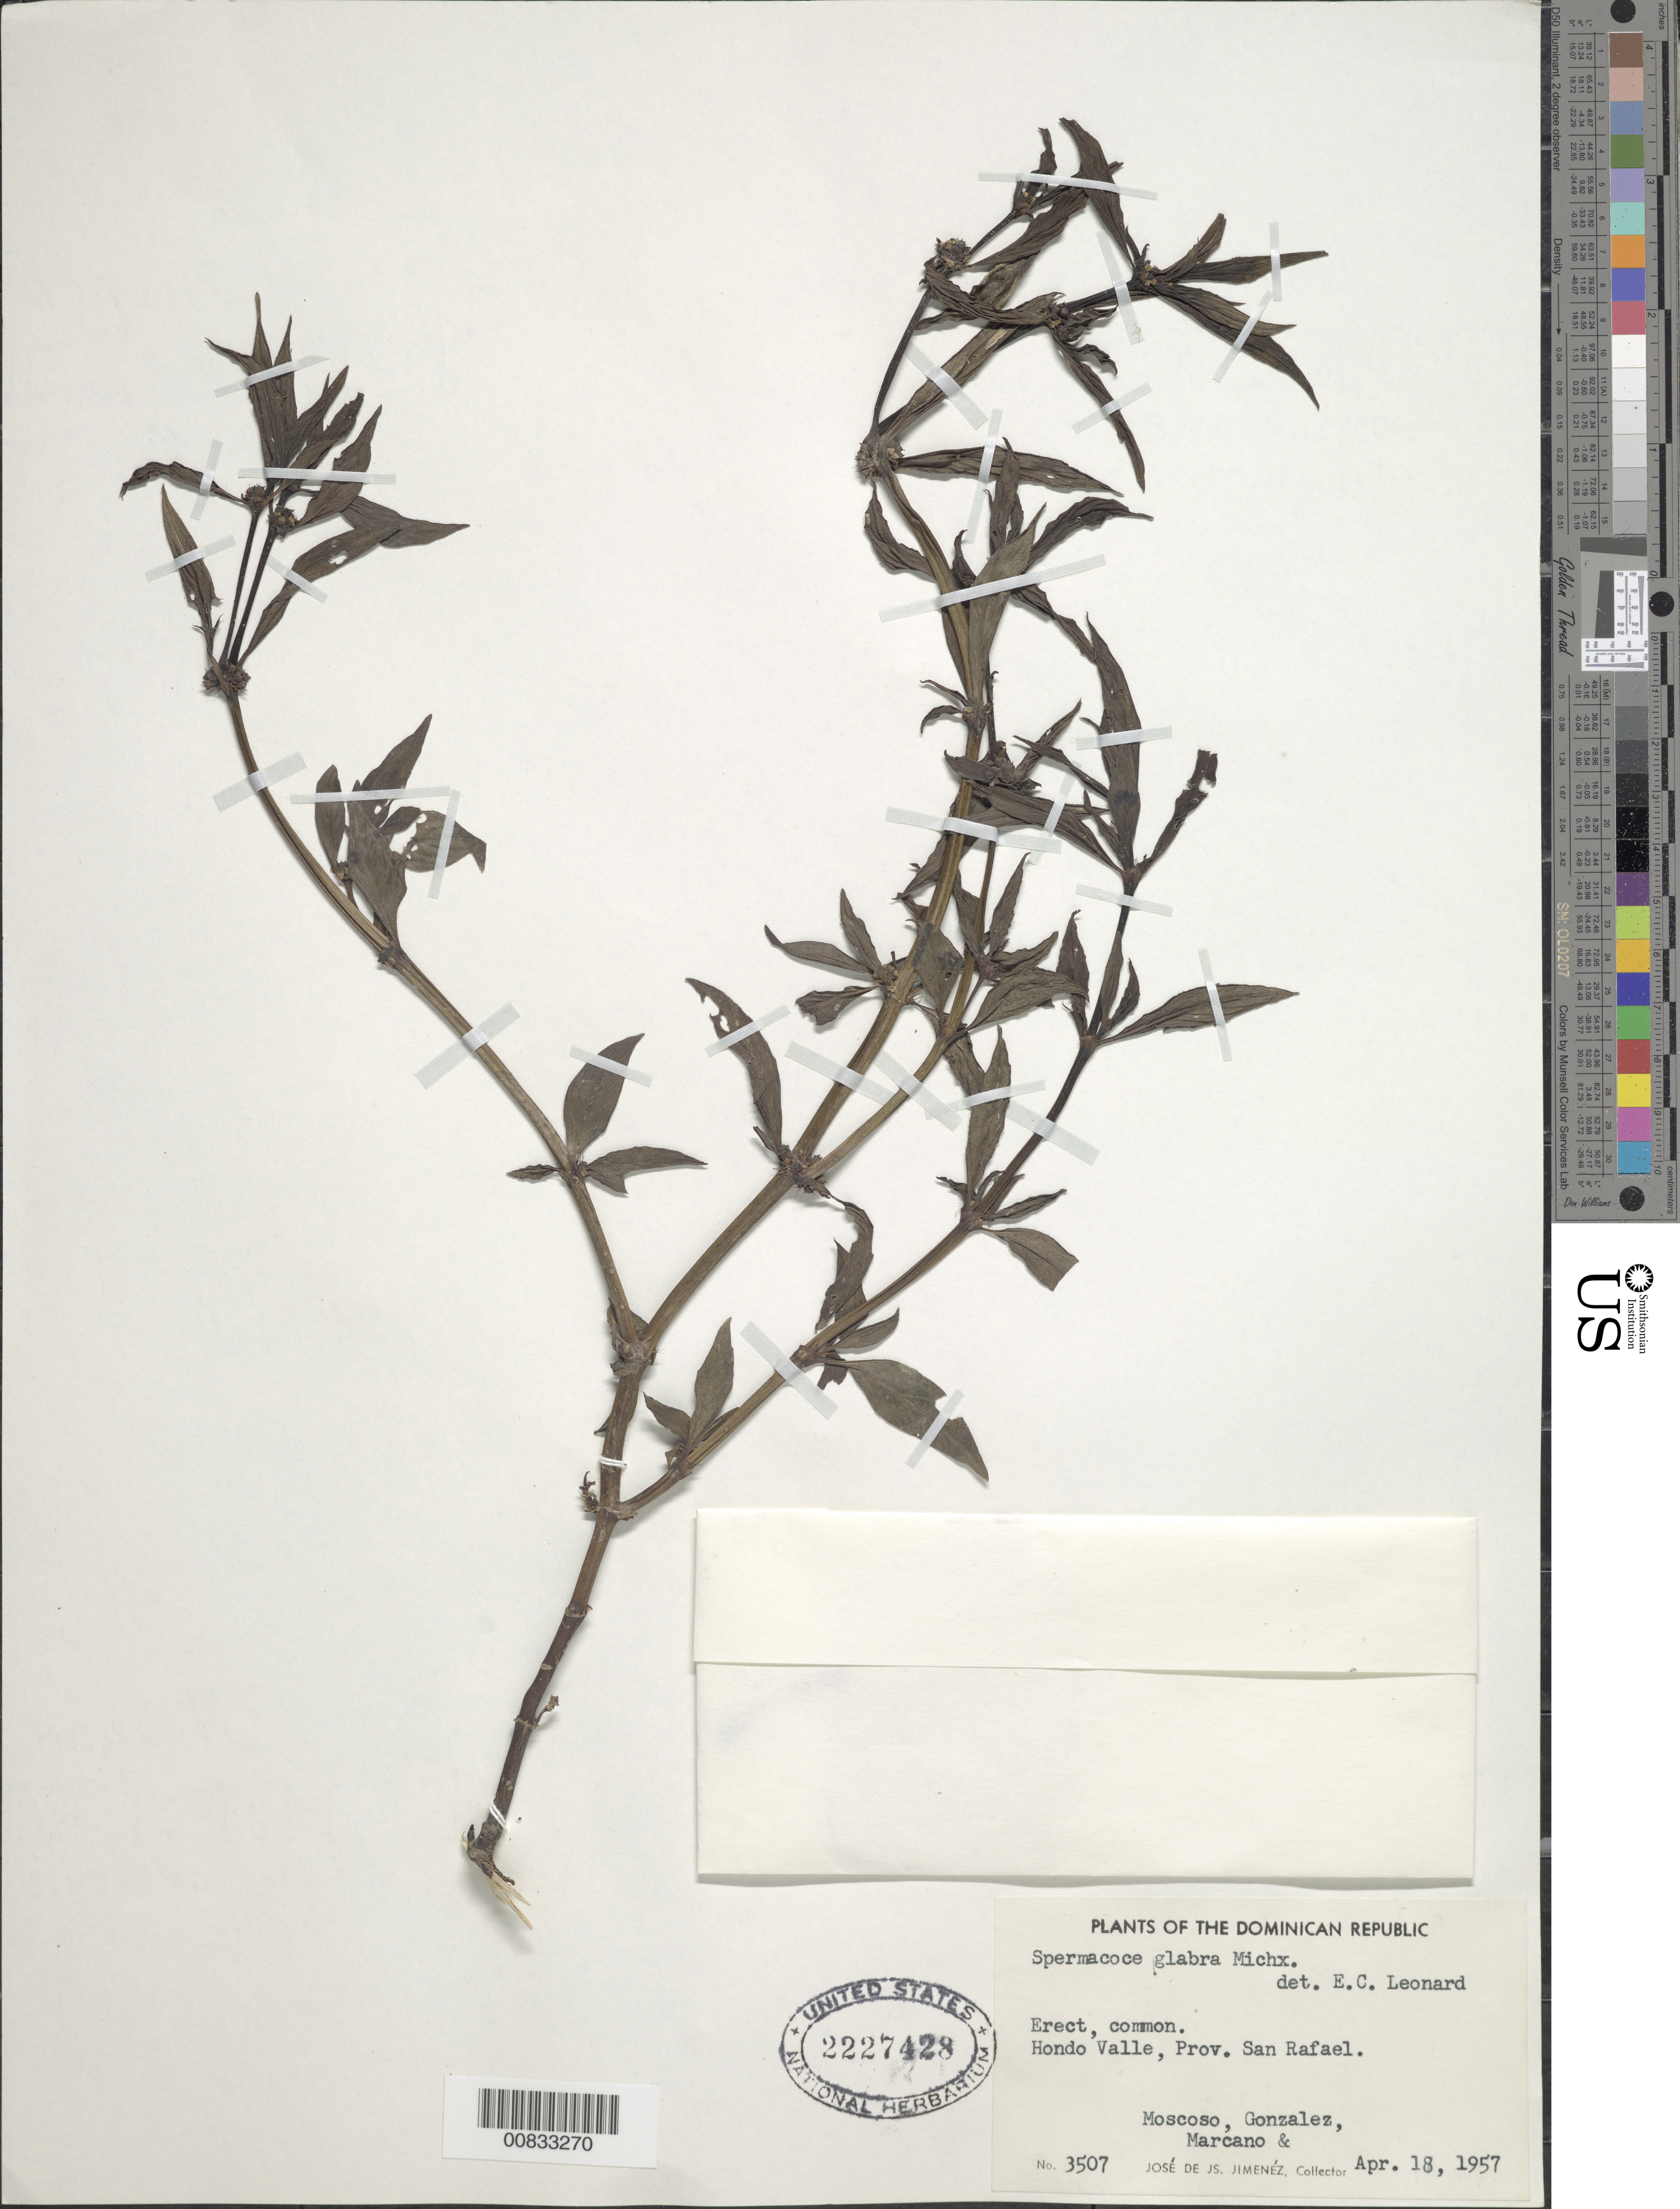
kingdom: Plantae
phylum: Tracheophyta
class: Magnoliopsida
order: Gentianales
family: Rubiaceae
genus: Spermacoce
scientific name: Spermacoce glabra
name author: Michx.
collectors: J. J. Jiménez Almonte, R. Moscoso, C. Gonzalez & E. J. Marcano F.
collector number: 3507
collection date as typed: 18 Apr 1957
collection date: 1957-04-18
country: Dominican Republic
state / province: Elias Piña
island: Hispaniola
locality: Hondo Valle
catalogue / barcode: US 2227428